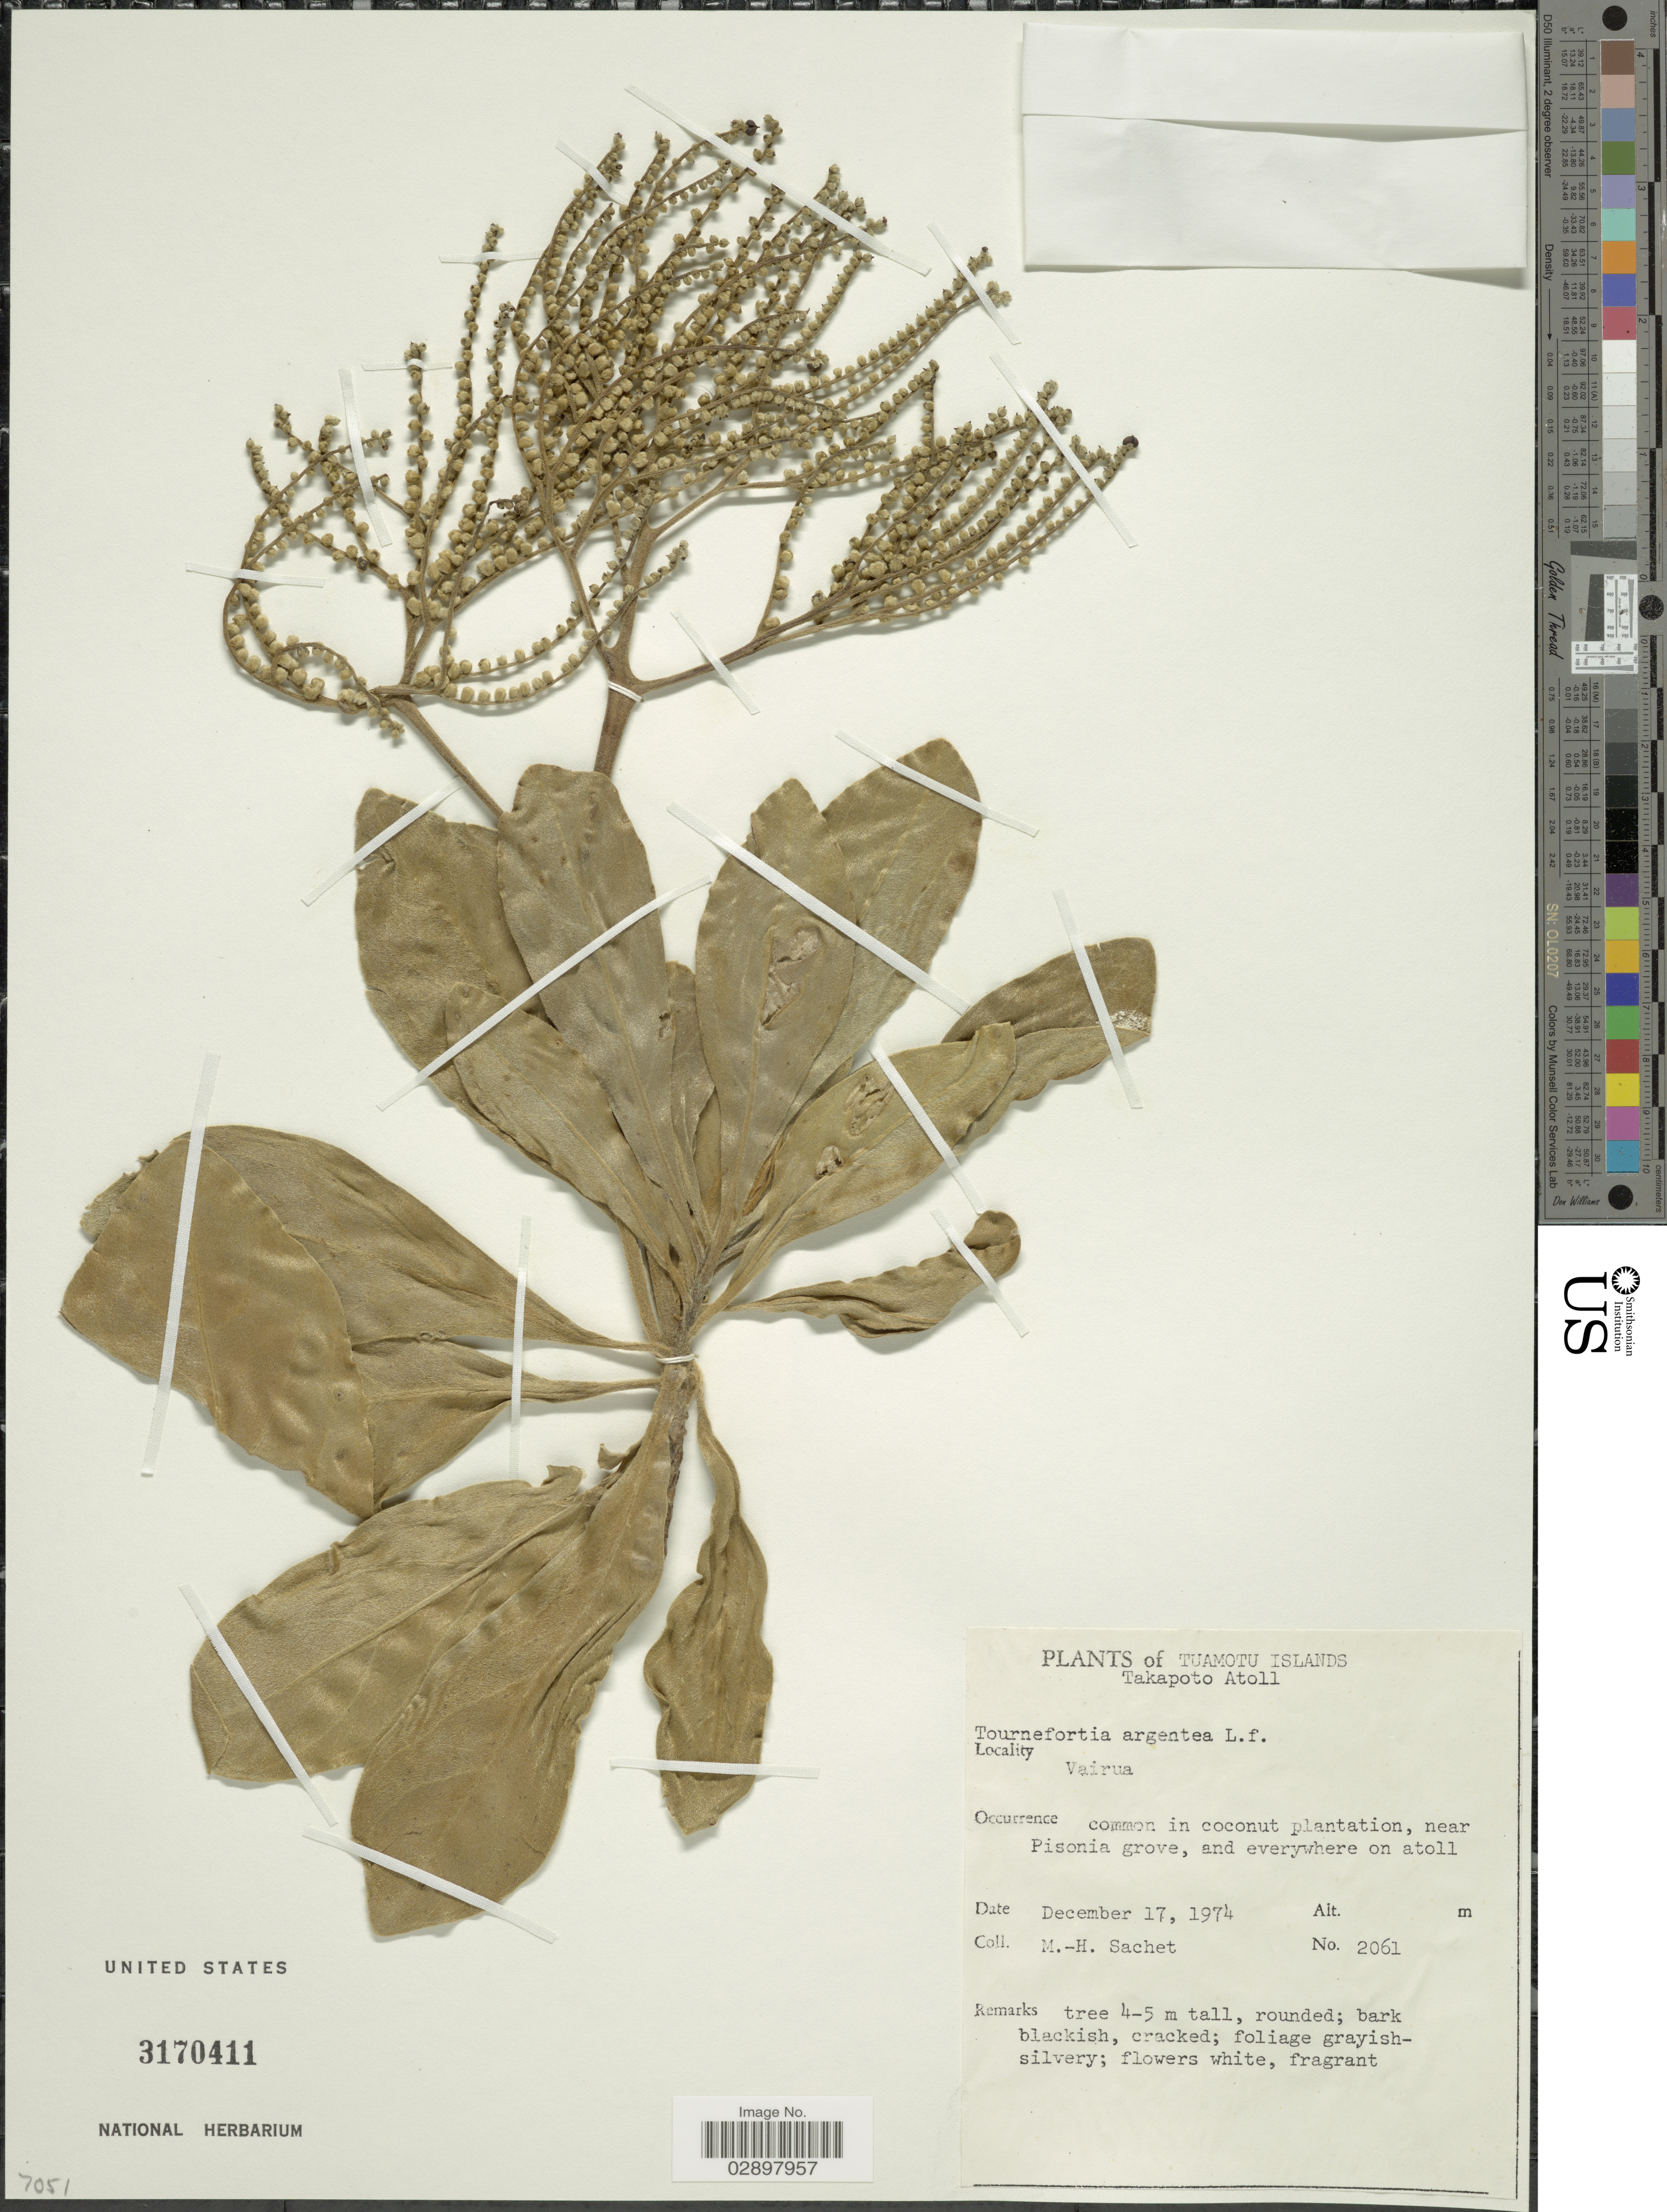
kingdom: Plantae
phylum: Tracheophyta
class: Magnoliopsida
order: Boraginales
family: Heliotropiaceae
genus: Heliotropium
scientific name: Heliotropium arboreum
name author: (Blanco) Mabberley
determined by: Wagner, W. L., (BOT), Smithsonian Institution - National Museum of Natural History (UNITED STATES)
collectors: M.-H. Sachet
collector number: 2061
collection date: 1974-12-17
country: French Polynesia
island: Takapoto Atoll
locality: Tuamotu Islands. Takapoto Atoll. Vairua.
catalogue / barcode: US 3170411